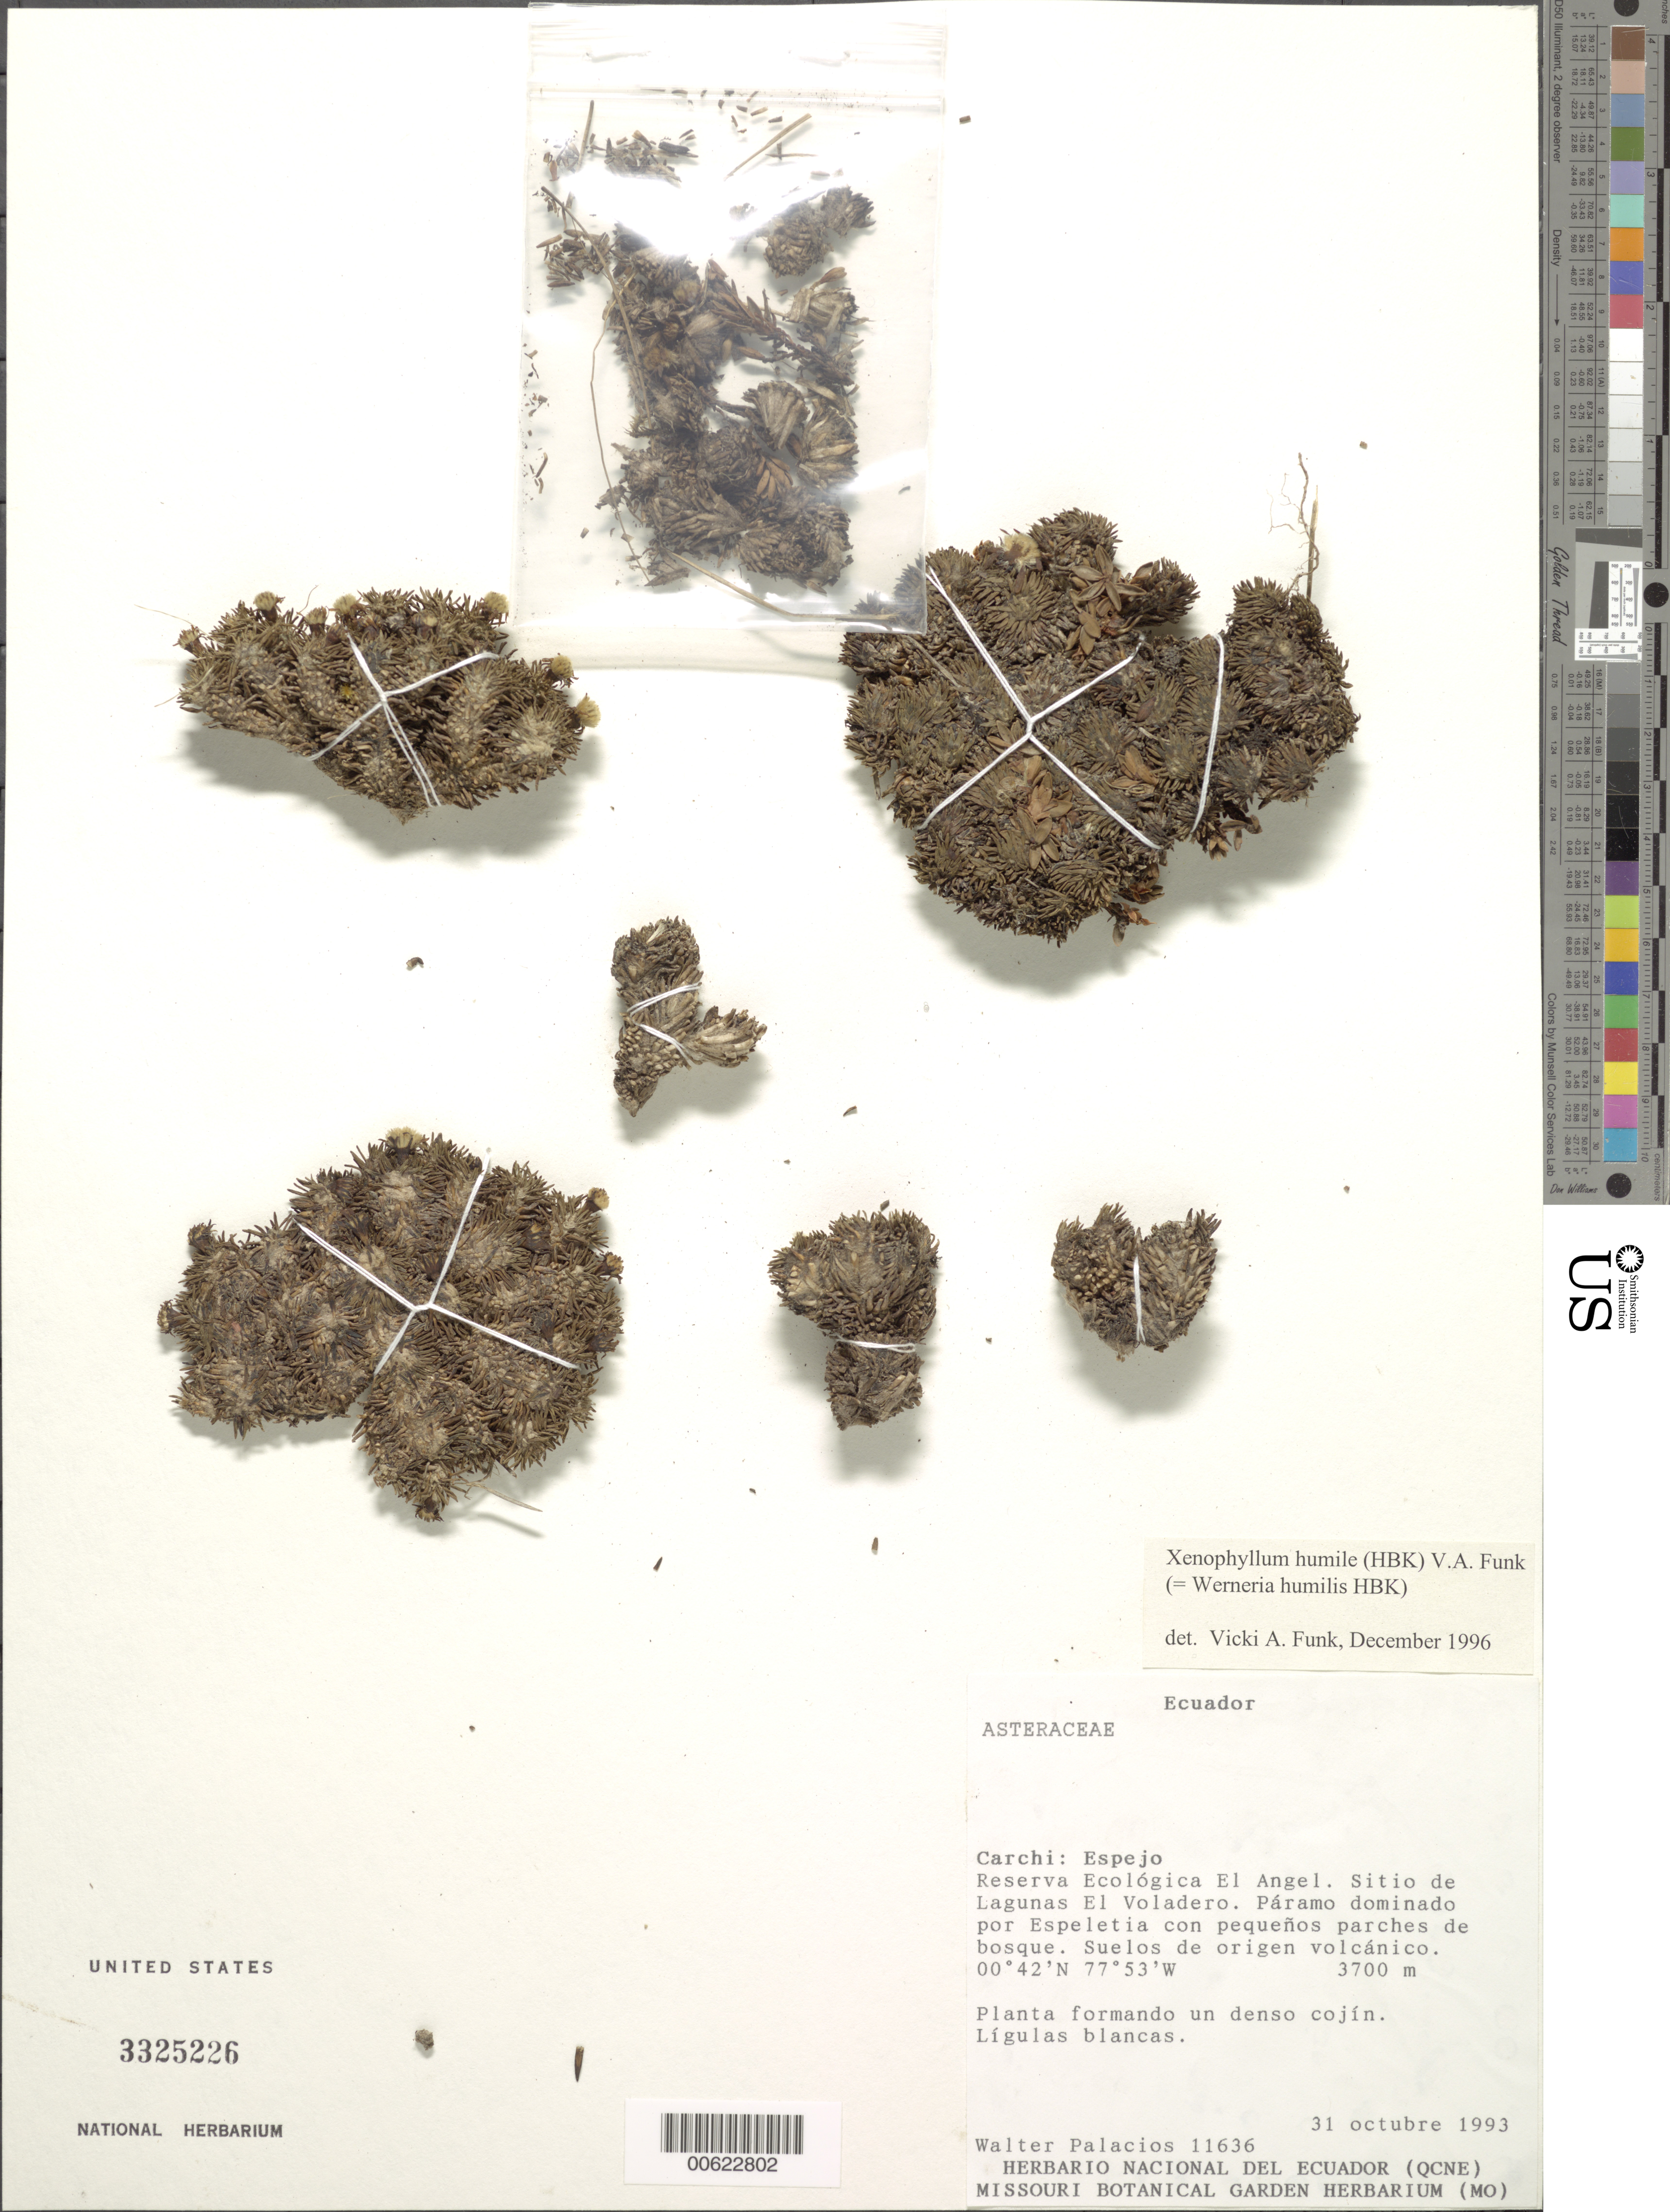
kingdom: Plantae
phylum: Tracheophyta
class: Magnoliopsida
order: Asterales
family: Asteraceae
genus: Xenophyllum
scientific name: Xenophyllum humile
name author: (Kunth) V.A. Funk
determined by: Funk, Vicki A., (BOT), Smithsonian Institution - National Museum of Natural History (UNITED STATES)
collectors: V. Funk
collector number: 11636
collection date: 1993-10-31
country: Ecuador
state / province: Carchi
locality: Espejo: Reserva Ecológia El Angel. Sitio de Lagunas El Voladero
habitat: Páramo dominado por Espeletia con pequeños parches de boque. Suelos de origen volcánico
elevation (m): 3700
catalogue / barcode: US 3325226